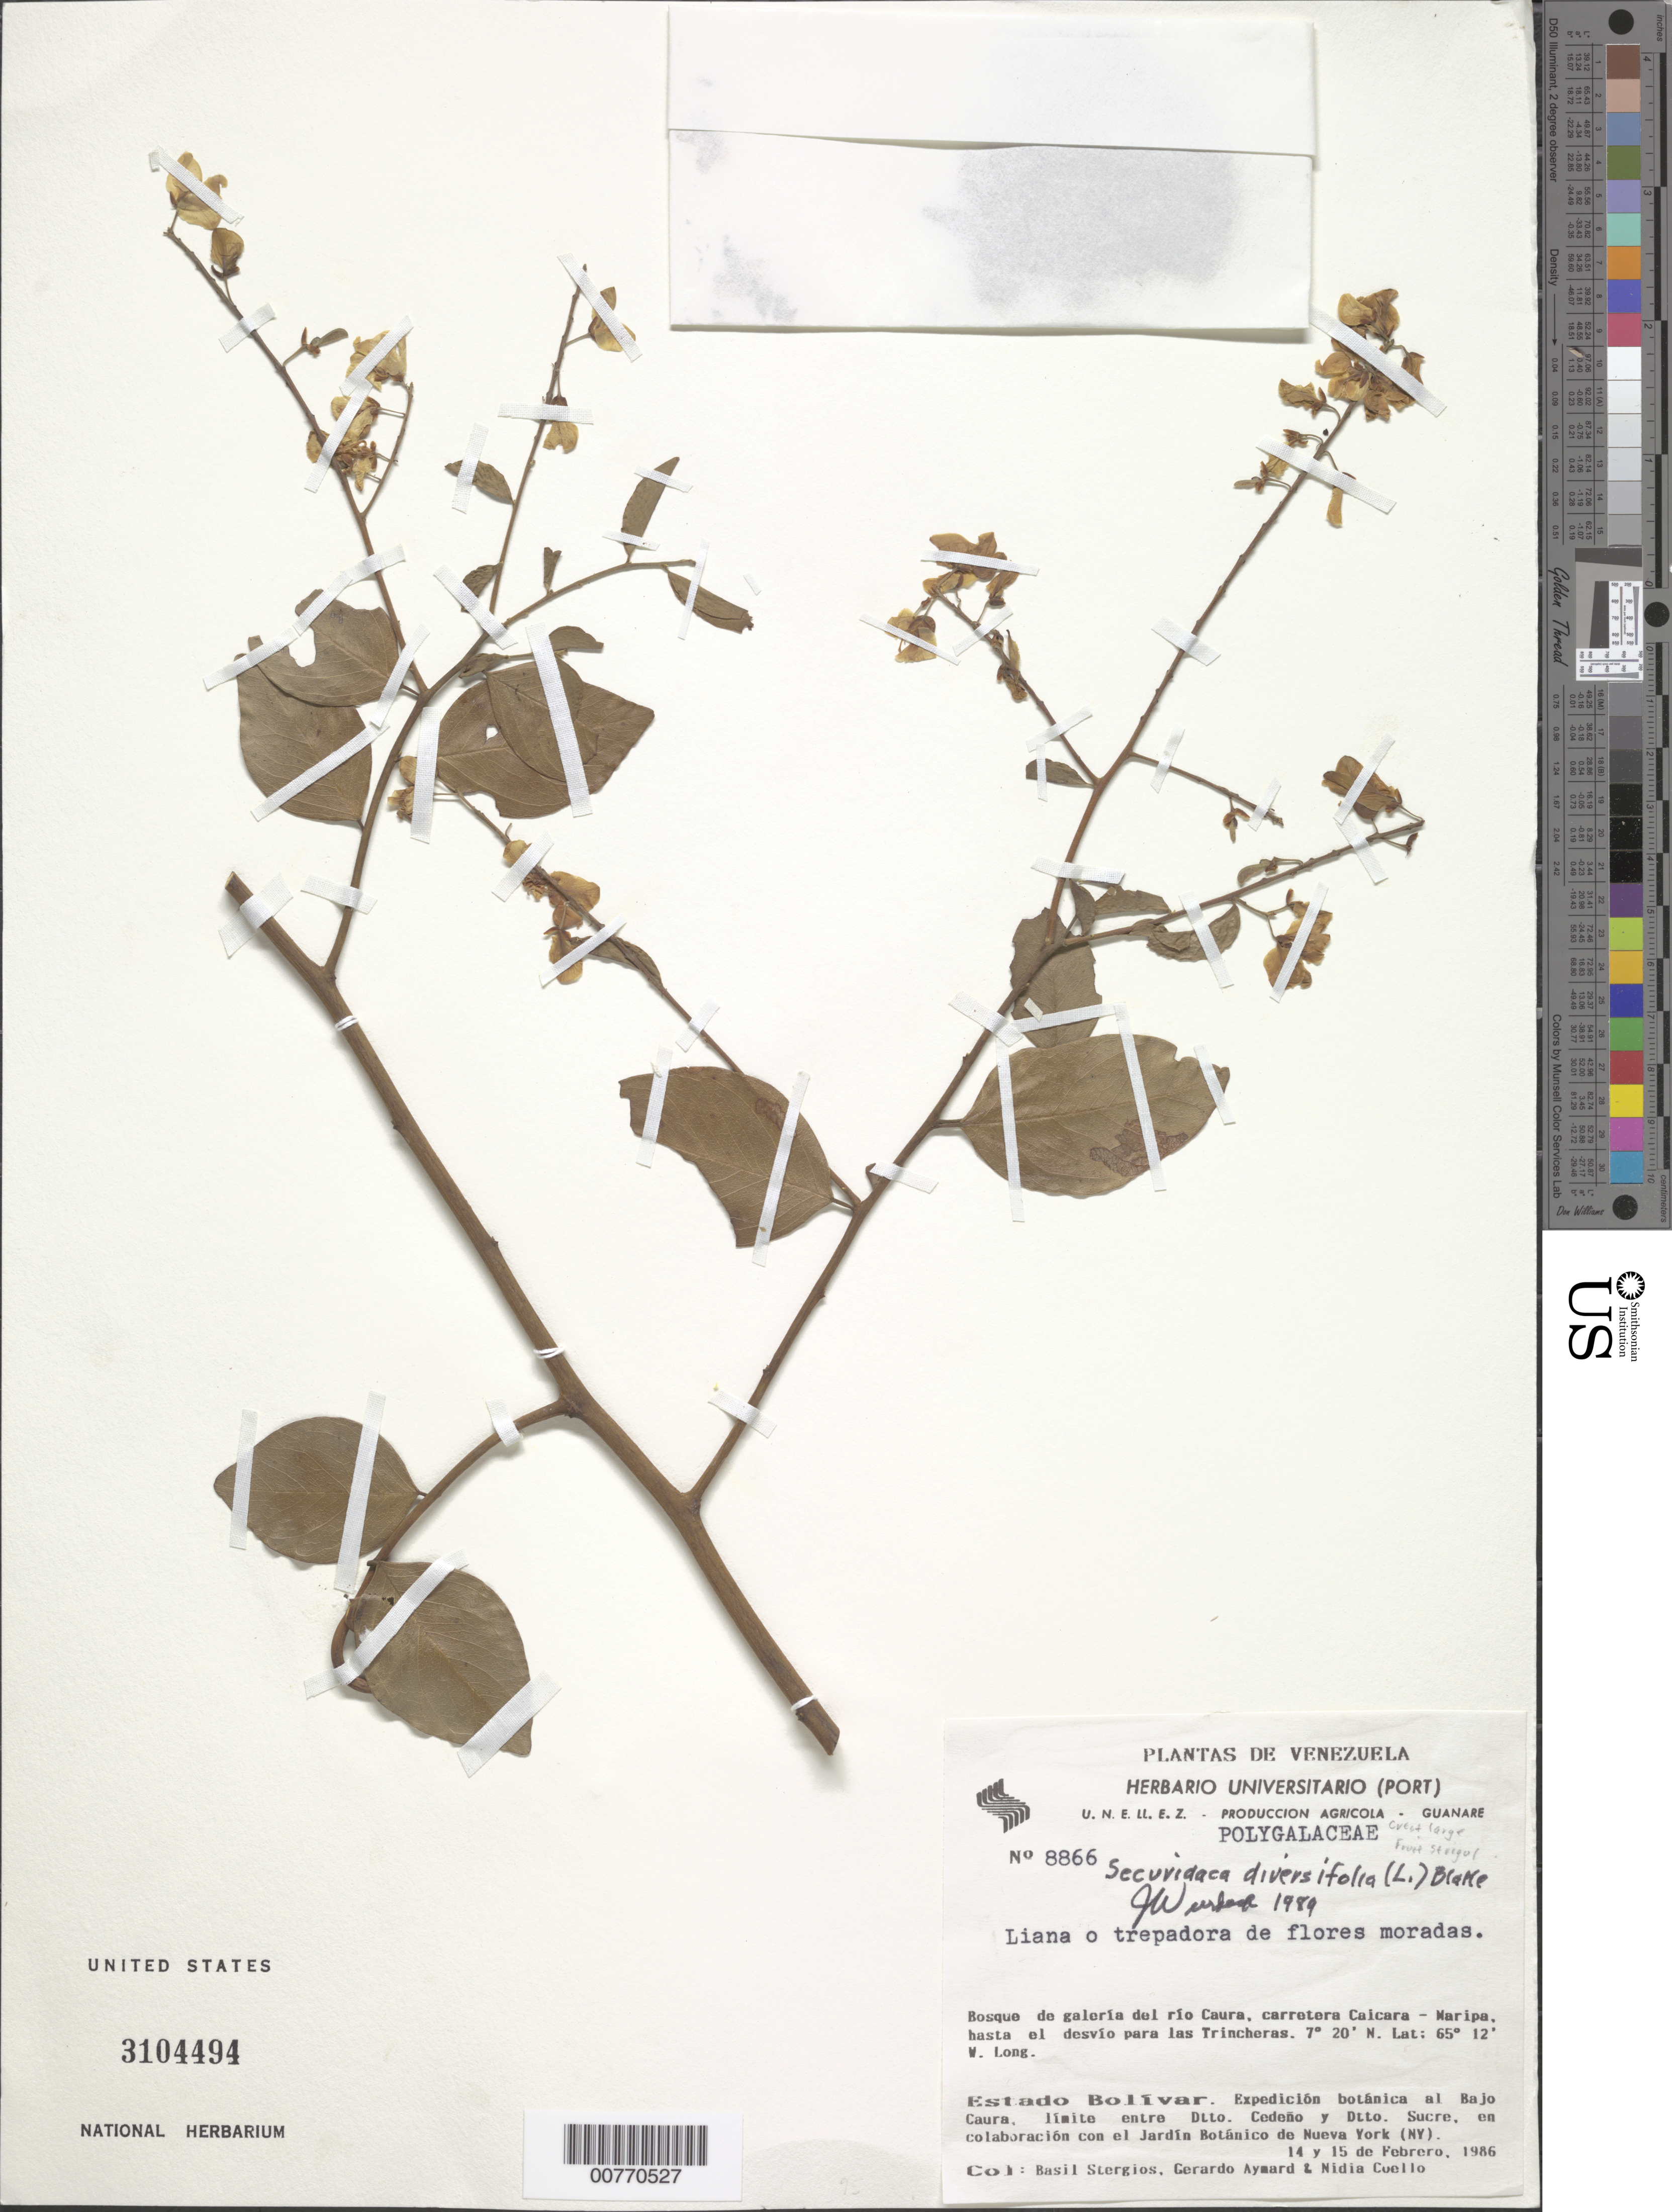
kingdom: Plantae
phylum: Tracheophyta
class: Magnoliopsida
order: Fabales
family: Polygalaceae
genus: Securidaca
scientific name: Securidaca diversifolia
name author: (L.) S.F. Blake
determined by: Wurdack, John J., (US), US (UNITED STATES)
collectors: B. G. Stergios, G. A. Aymard & N. L. Cuello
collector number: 8866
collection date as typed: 14-Feb-86 to 15-Feb-86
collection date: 1986-02-14/1986-02-15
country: Venezuela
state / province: Bolívar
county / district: Cedeño / Sucre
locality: Bajo Caura; Río Caura, on road from Caicara to Maripa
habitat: Gallery forest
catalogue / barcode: US 3104494